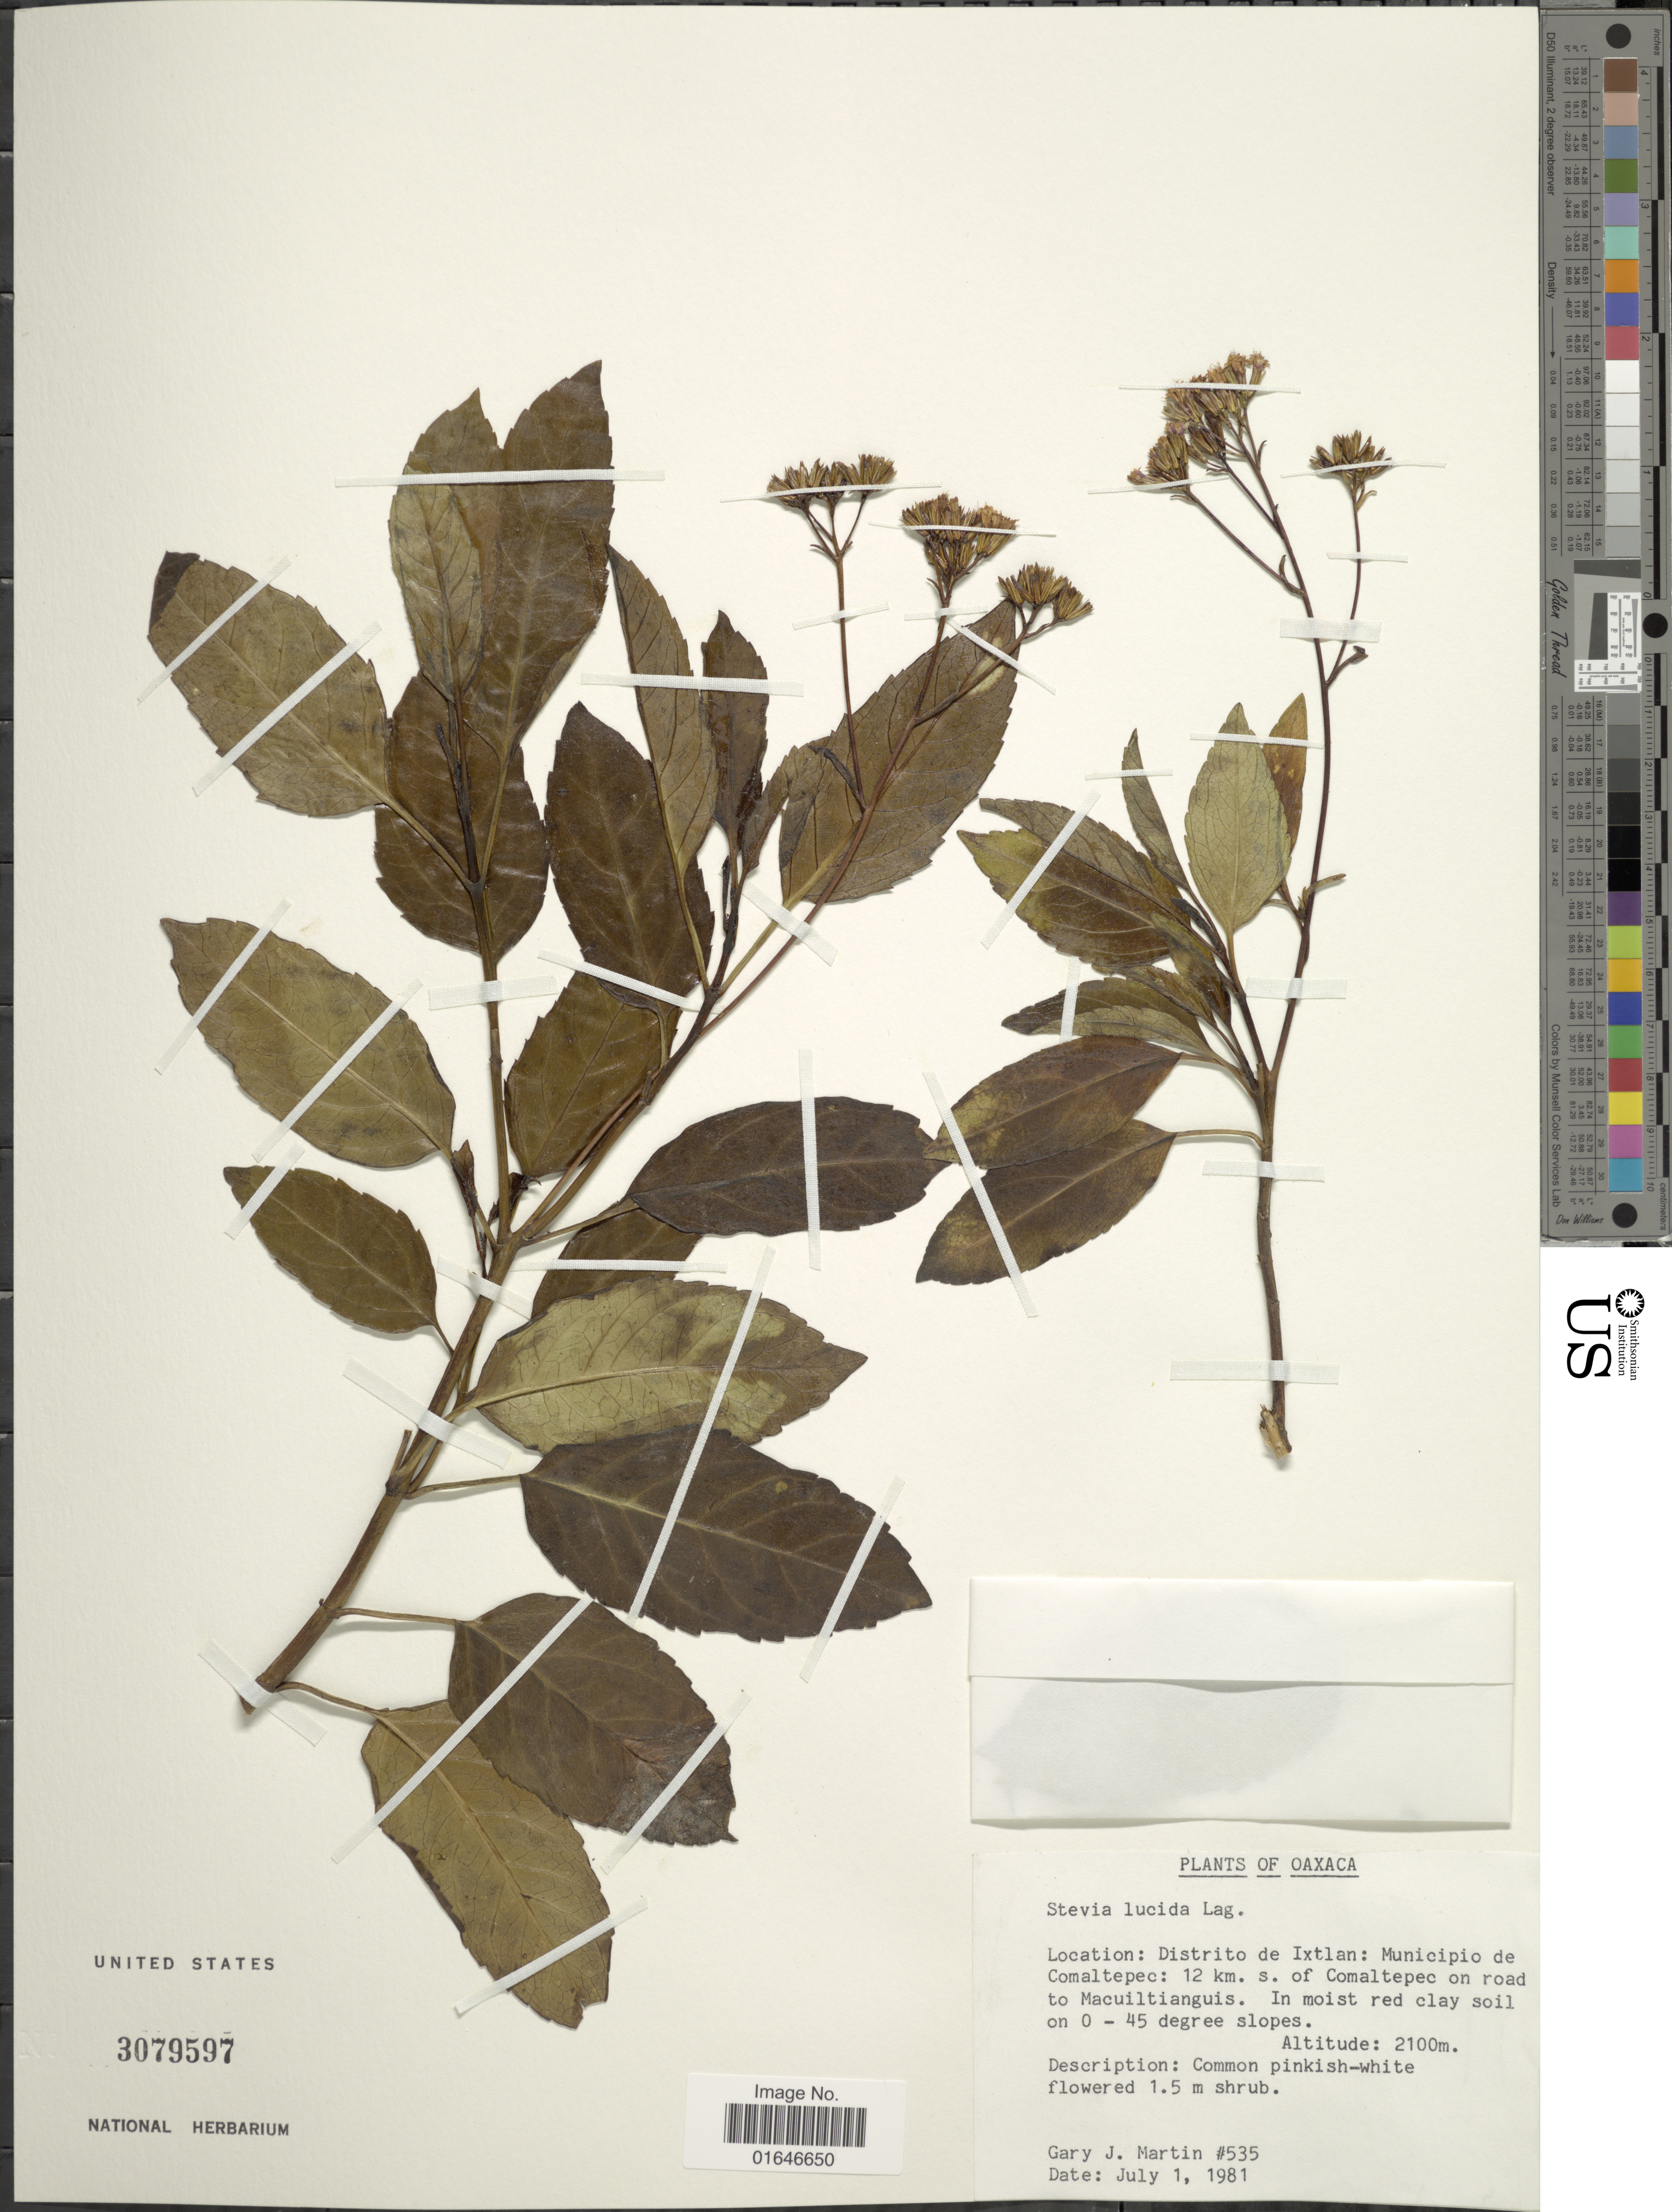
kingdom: Plantae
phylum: Tracheophyta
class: Magnoliopsida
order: Asterales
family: Asteraceae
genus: Stevia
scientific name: Stevia lucida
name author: Lag.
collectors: G. J. Martin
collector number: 535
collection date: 1981-07-01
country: Mexico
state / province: Oaxaca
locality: Distrito de Ixtlan : Municipio de Comalatepec: 12 km S. of Comaltepec on road to Macuiltianguis.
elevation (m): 2100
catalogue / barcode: US 3079597